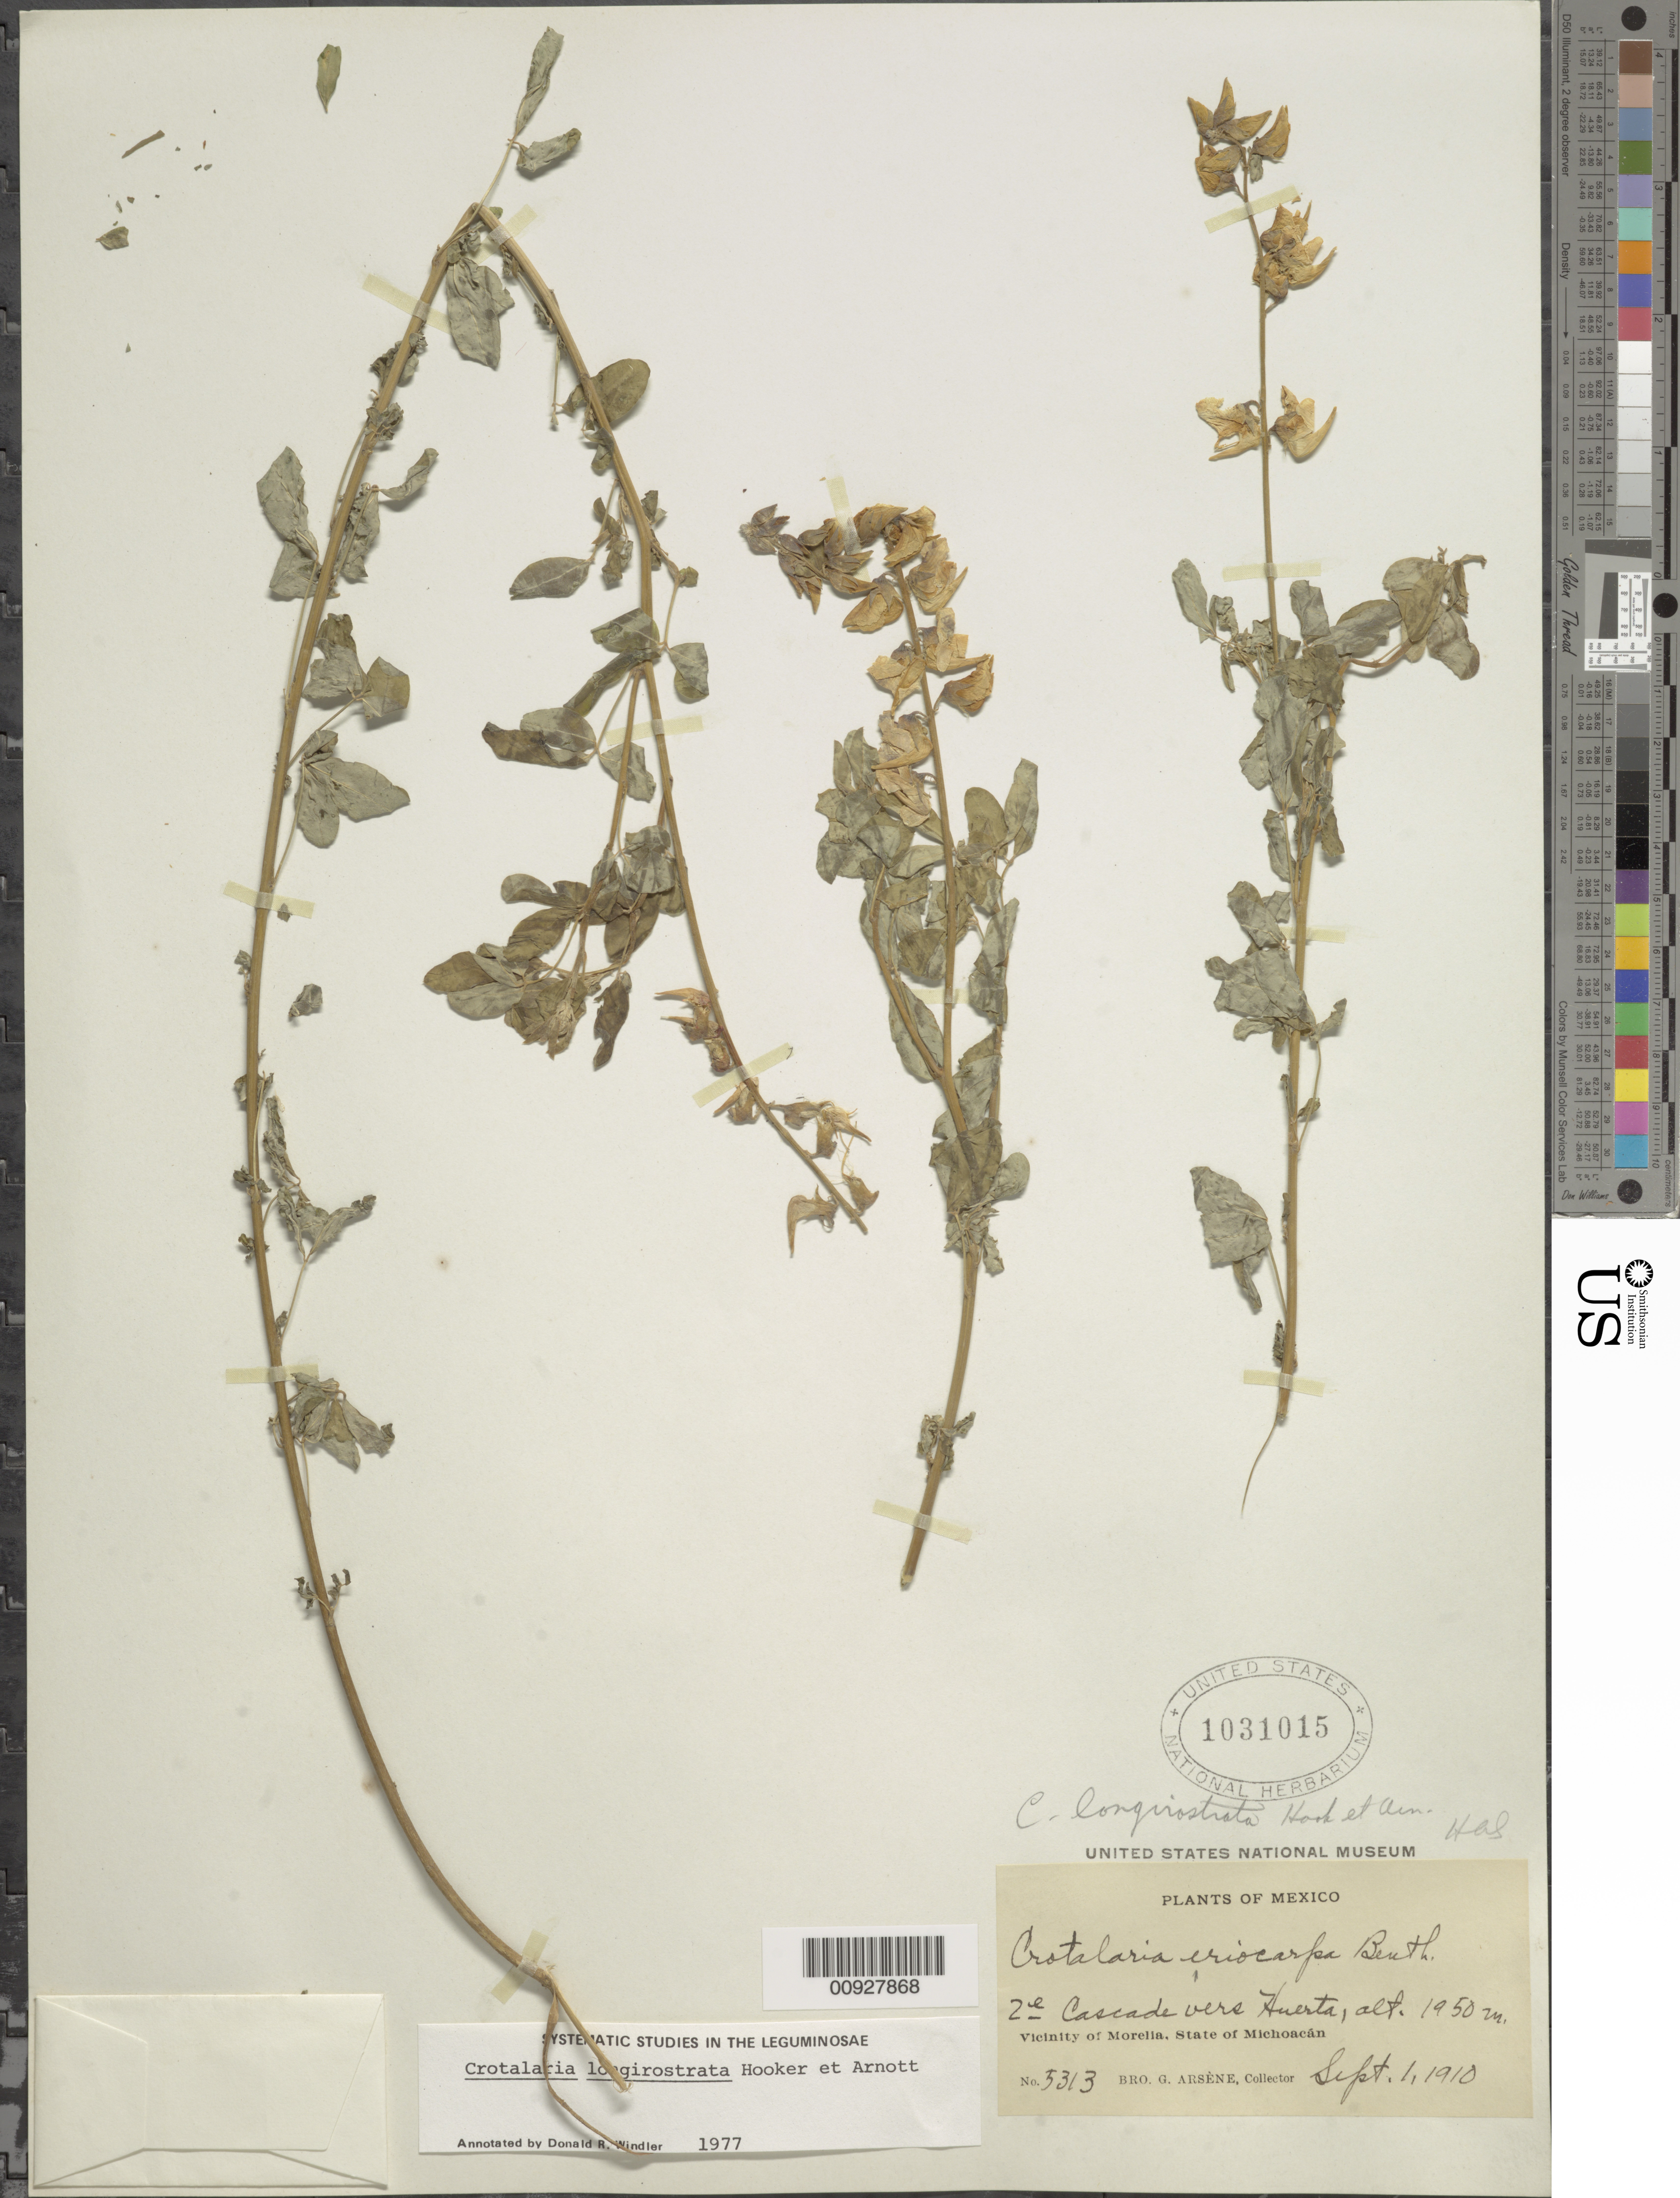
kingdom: Plantae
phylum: Tracheophyta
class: Magnoliopsida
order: Fabales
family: Fabaceae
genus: Crotalaria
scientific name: Crotalaria longirostrata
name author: Hook. & Arn.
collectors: Bro. G. Arsène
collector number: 5313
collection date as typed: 01 Sep 1910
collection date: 1910-09-01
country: Mexico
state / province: Michoacán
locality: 2e Cascade vers Huerta. Vicinity of Morelia, State of Michoacán.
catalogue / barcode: US 1031015